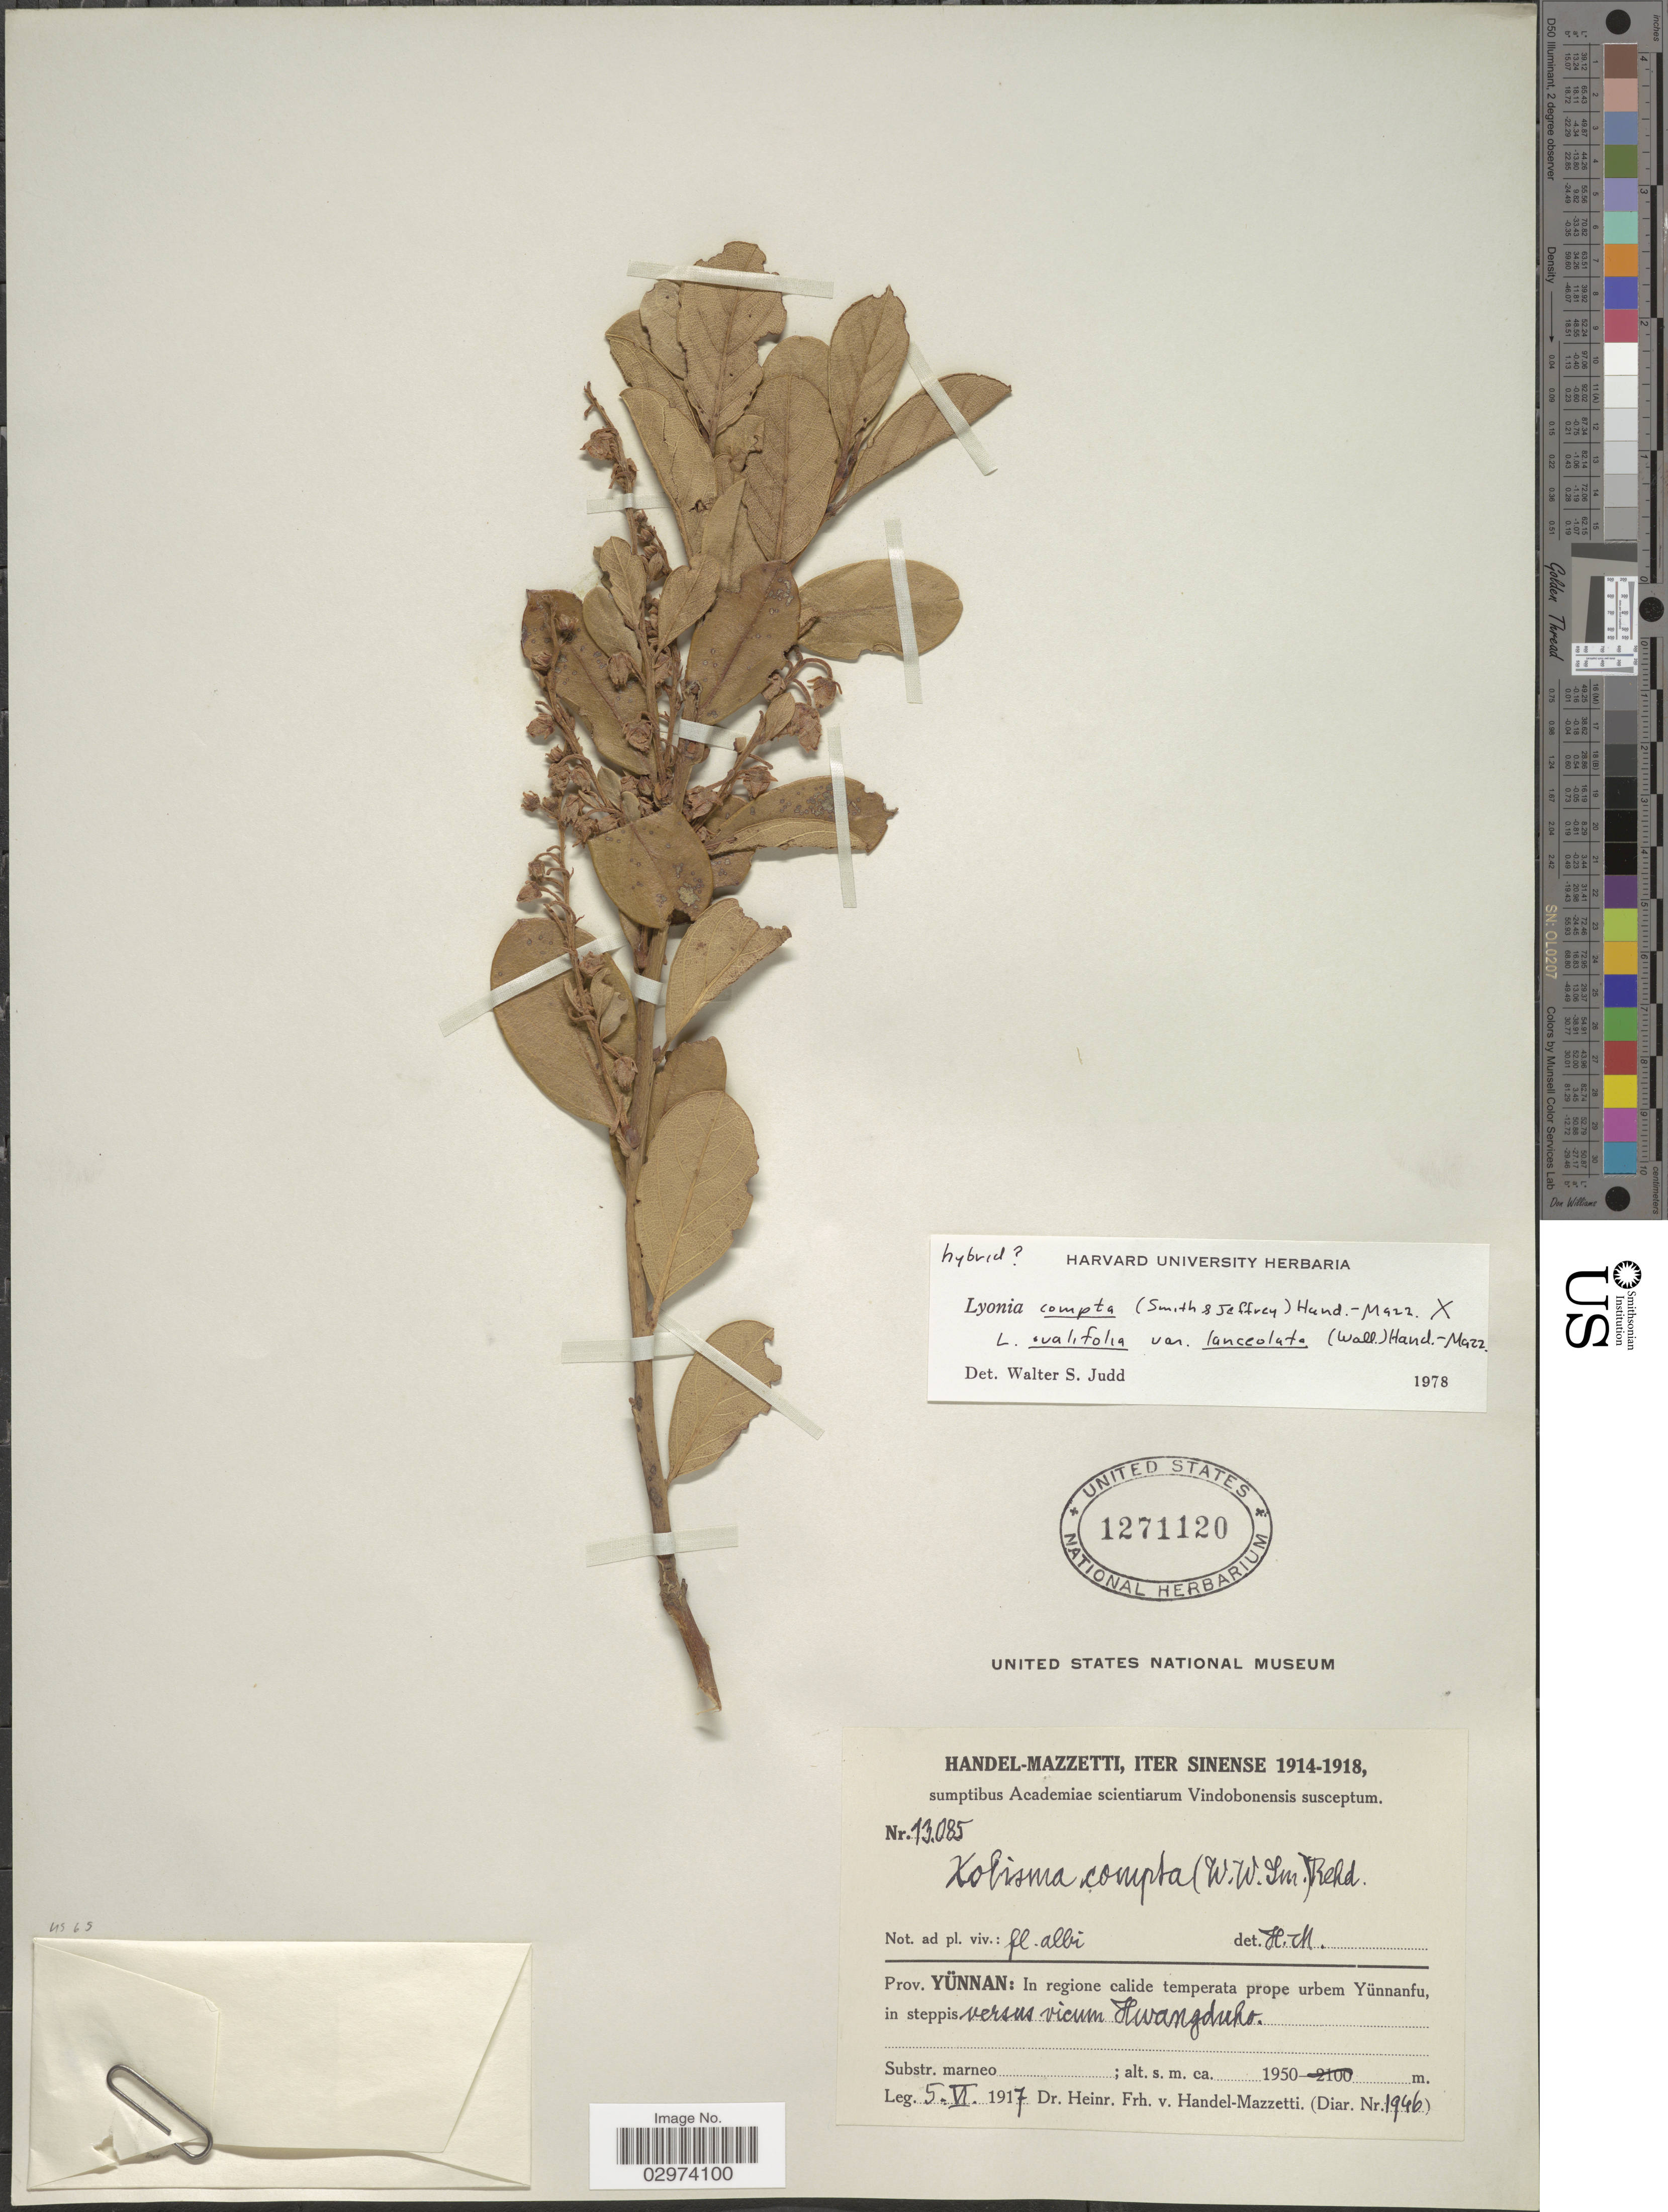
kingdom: Plantae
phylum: Tracheophyta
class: Magnoliopsida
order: Ericales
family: Ericaceae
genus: Lyonia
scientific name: Lyonia compta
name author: (W.W. Sm. & Jeffrey) Hand.-Mazz.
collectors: H. Handel-Mazzetti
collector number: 13085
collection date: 1917-06-05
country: China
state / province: Yunnan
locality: Prov. Yünnan: In regione calide temperata prope urbem Yünnanfu, in steppis versus vicum Hwangduho.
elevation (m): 1950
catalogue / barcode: US 1271120